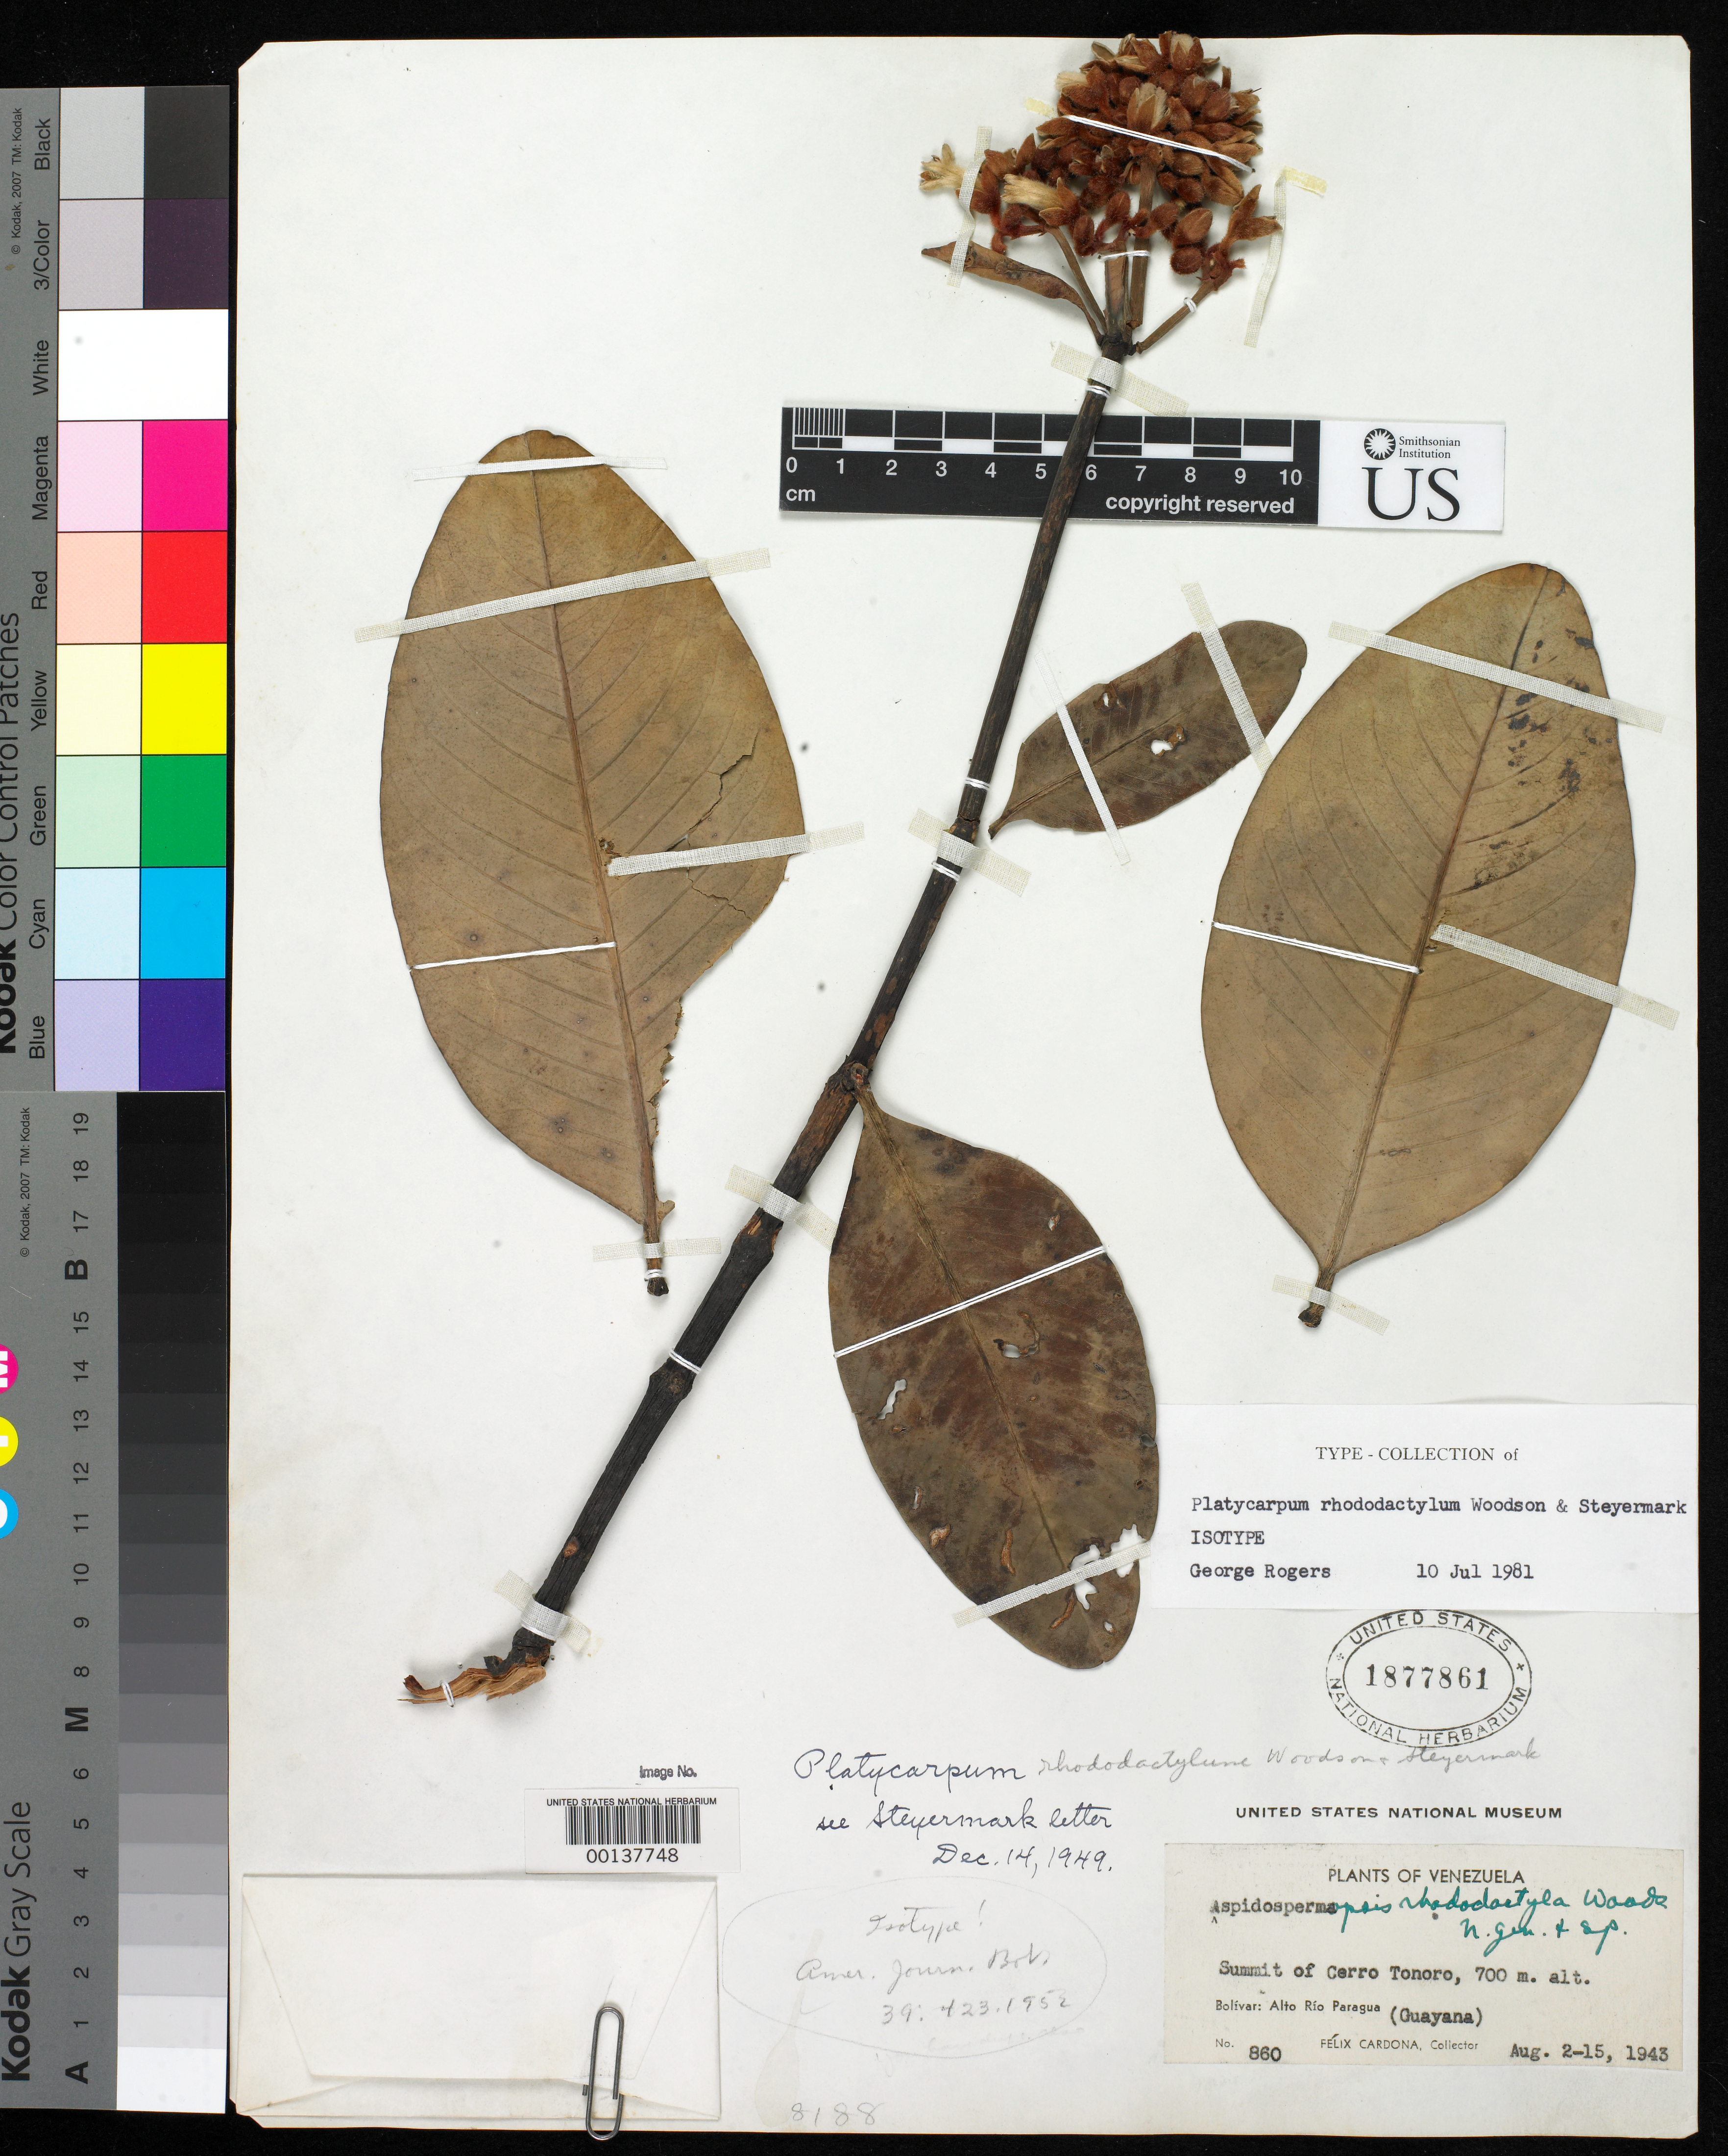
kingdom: Plantae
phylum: Tracheophyta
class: Magnoliopsida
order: Gentianales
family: Rubiaceae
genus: Platycarpum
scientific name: Platycarpum rhododactylum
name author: Woodson & Steyerm.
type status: Isotype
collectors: F. Cardona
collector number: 860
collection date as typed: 02 Aug 1943 to 15 Aug 1945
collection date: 1943-08-02/1945-08-15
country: Venezuela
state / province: Bolivar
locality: Summit of Cerro Tonoro, Alto Rio Paragua.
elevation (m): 700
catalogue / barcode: US 1877861